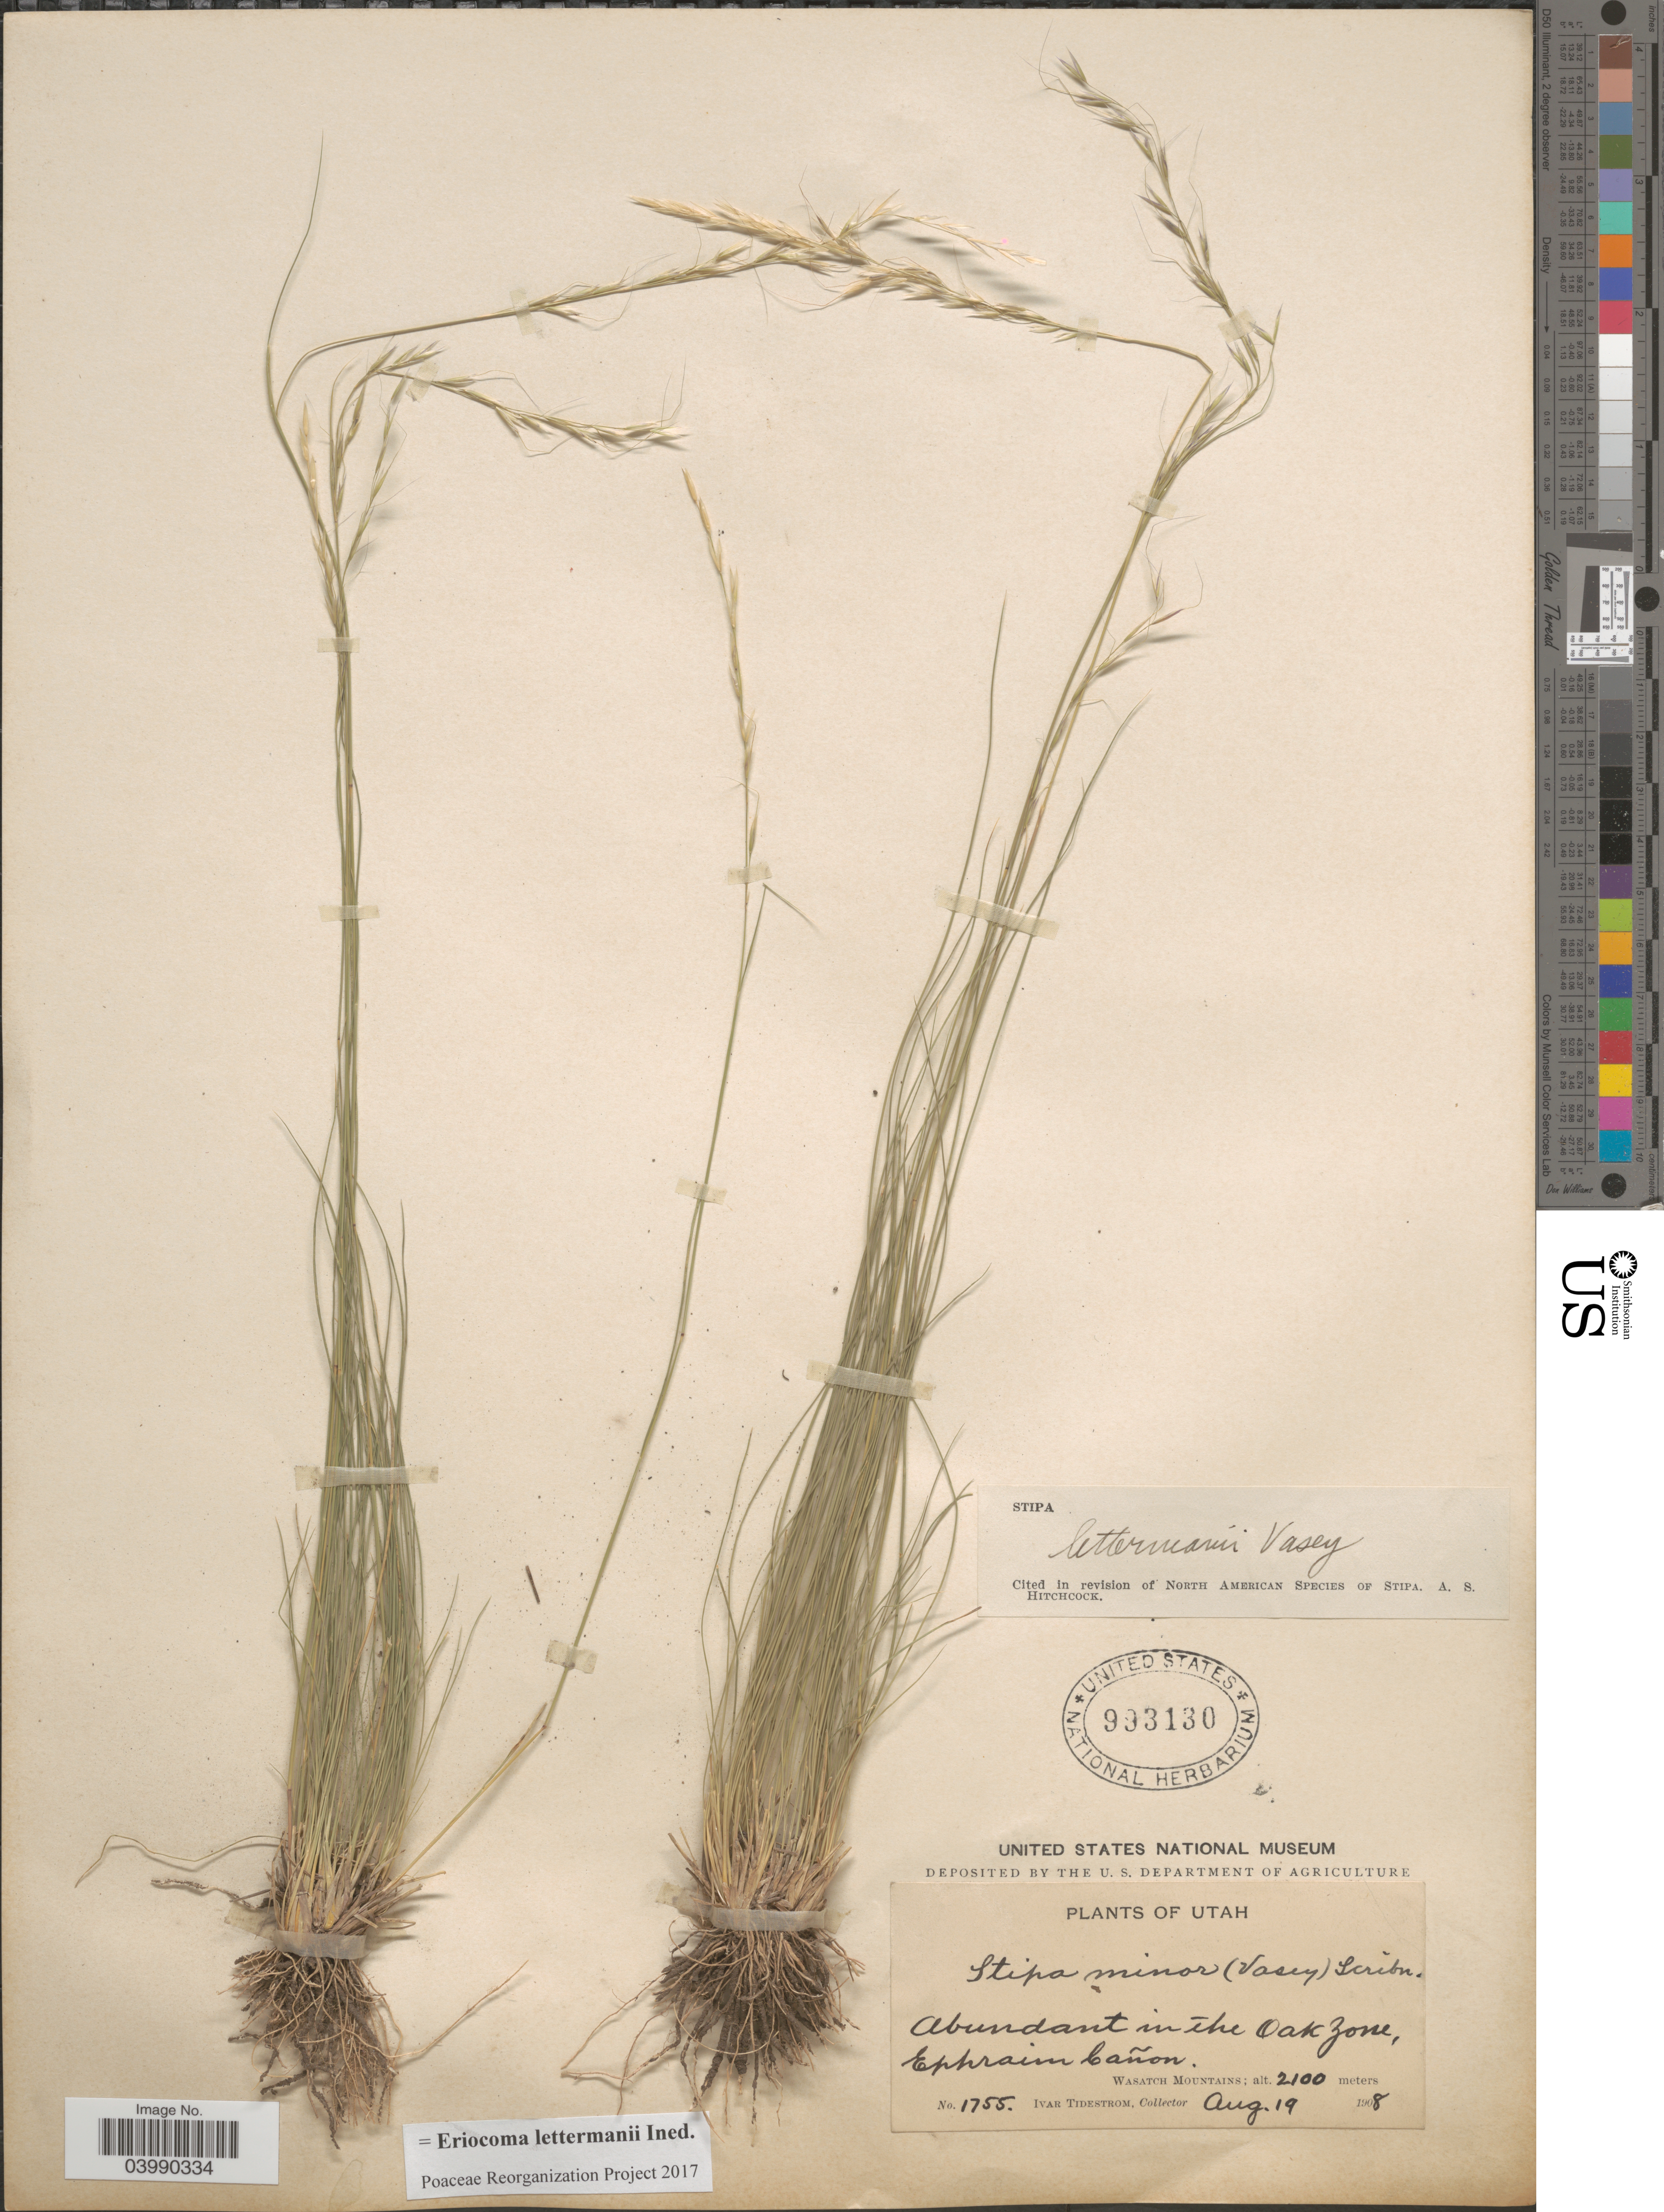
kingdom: Plantae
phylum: Tracheophyta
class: Liliopsida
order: Poales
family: Poaceae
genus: Eriocoma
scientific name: Eriocoma lettermanii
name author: (Vasey) Romasch.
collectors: I. F. Tidestrom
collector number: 1755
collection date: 1908-08-19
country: United States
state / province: Utah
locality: In the Oak Zone, Ephraim Cañon. Wasatch Mountains.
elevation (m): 2100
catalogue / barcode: US 993130